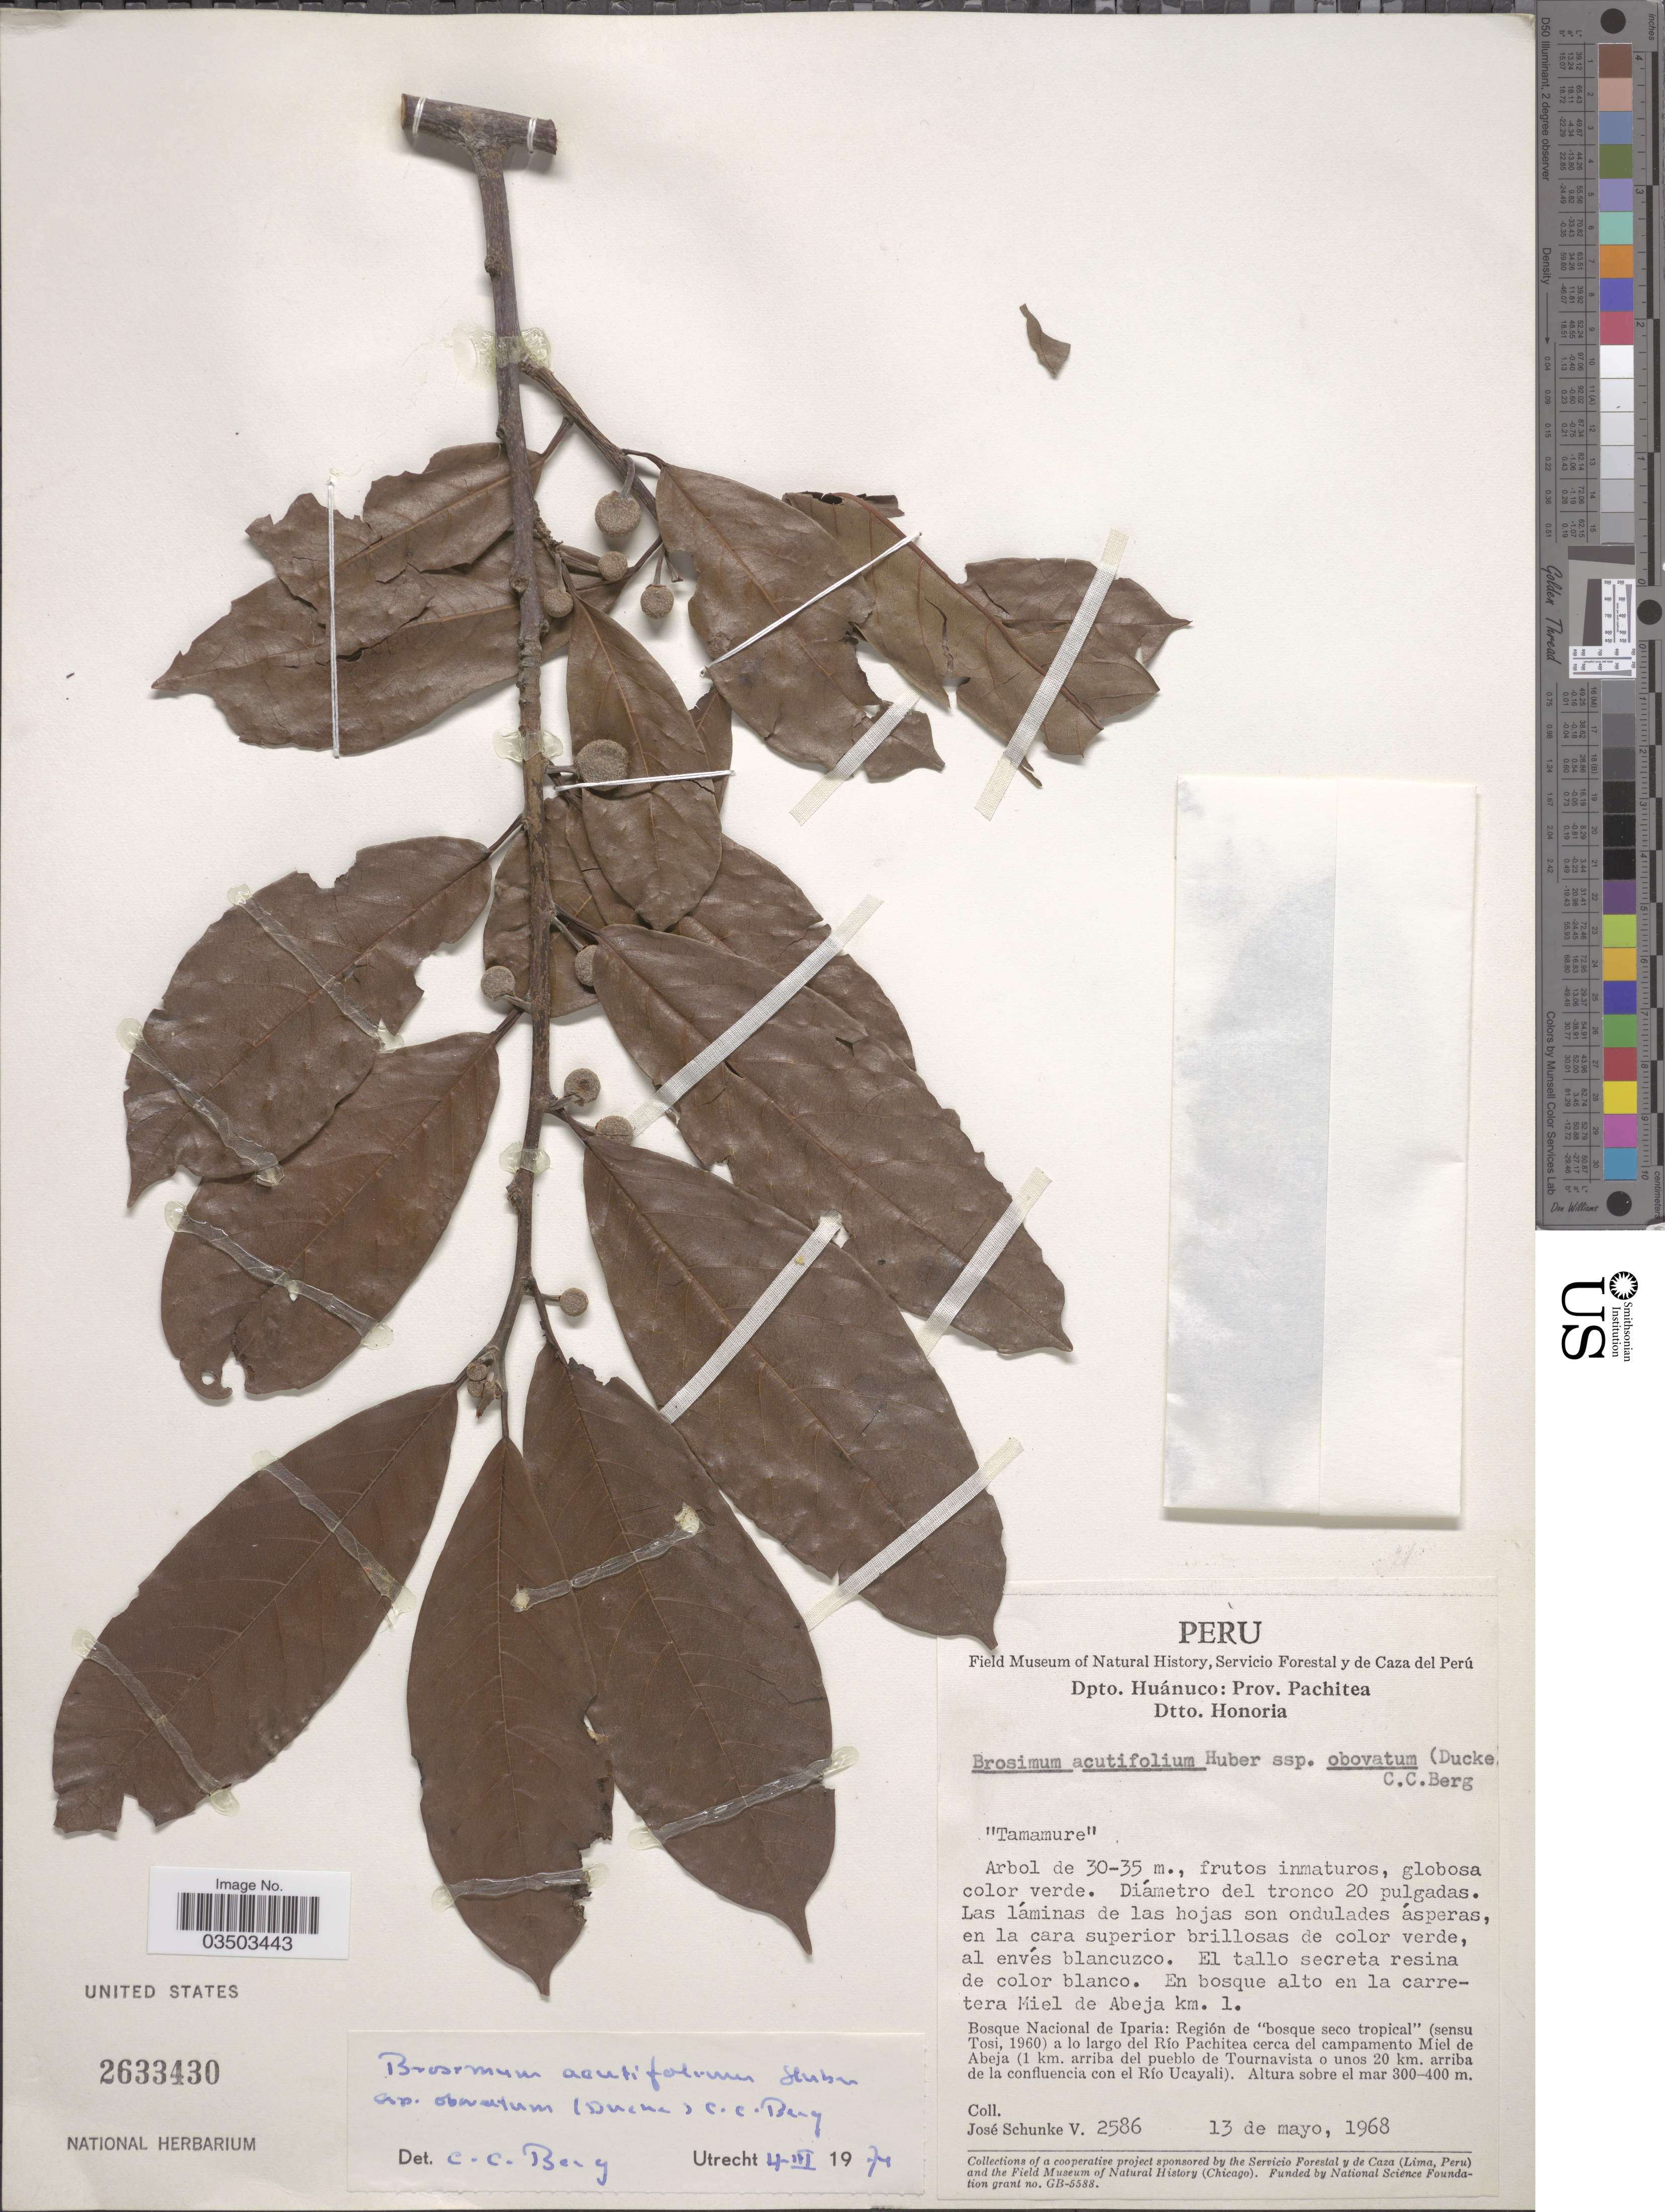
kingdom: Plantae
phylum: Tracheophyta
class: Magnoliopsida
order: Rosales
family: Moraceae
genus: Brosimum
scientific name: Brosimum acutifolium subsp. obovatum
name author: (Ducke) C.C. Berg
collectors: J. Schunke Vigo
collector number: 2586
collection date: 1968-05-13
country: Peru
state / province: Huánuco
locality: Dpto. Huánuco: Prov. Pachitea Dtto. Honoria. En bosque alto en la carretera Miel de Abeja km. 1. Bosque Nacional de Iparia: Región de 'bosque seco tropical' (sensu Tosi, 1960) a lo largo del Río Pachitea cerca del campamento Miel de Abeja (1km. arriba del pueblo de Tournavista o unos 20 km. arriba de la confluencia con el Río Ucayali).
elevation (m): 300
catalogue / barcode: US 2633430